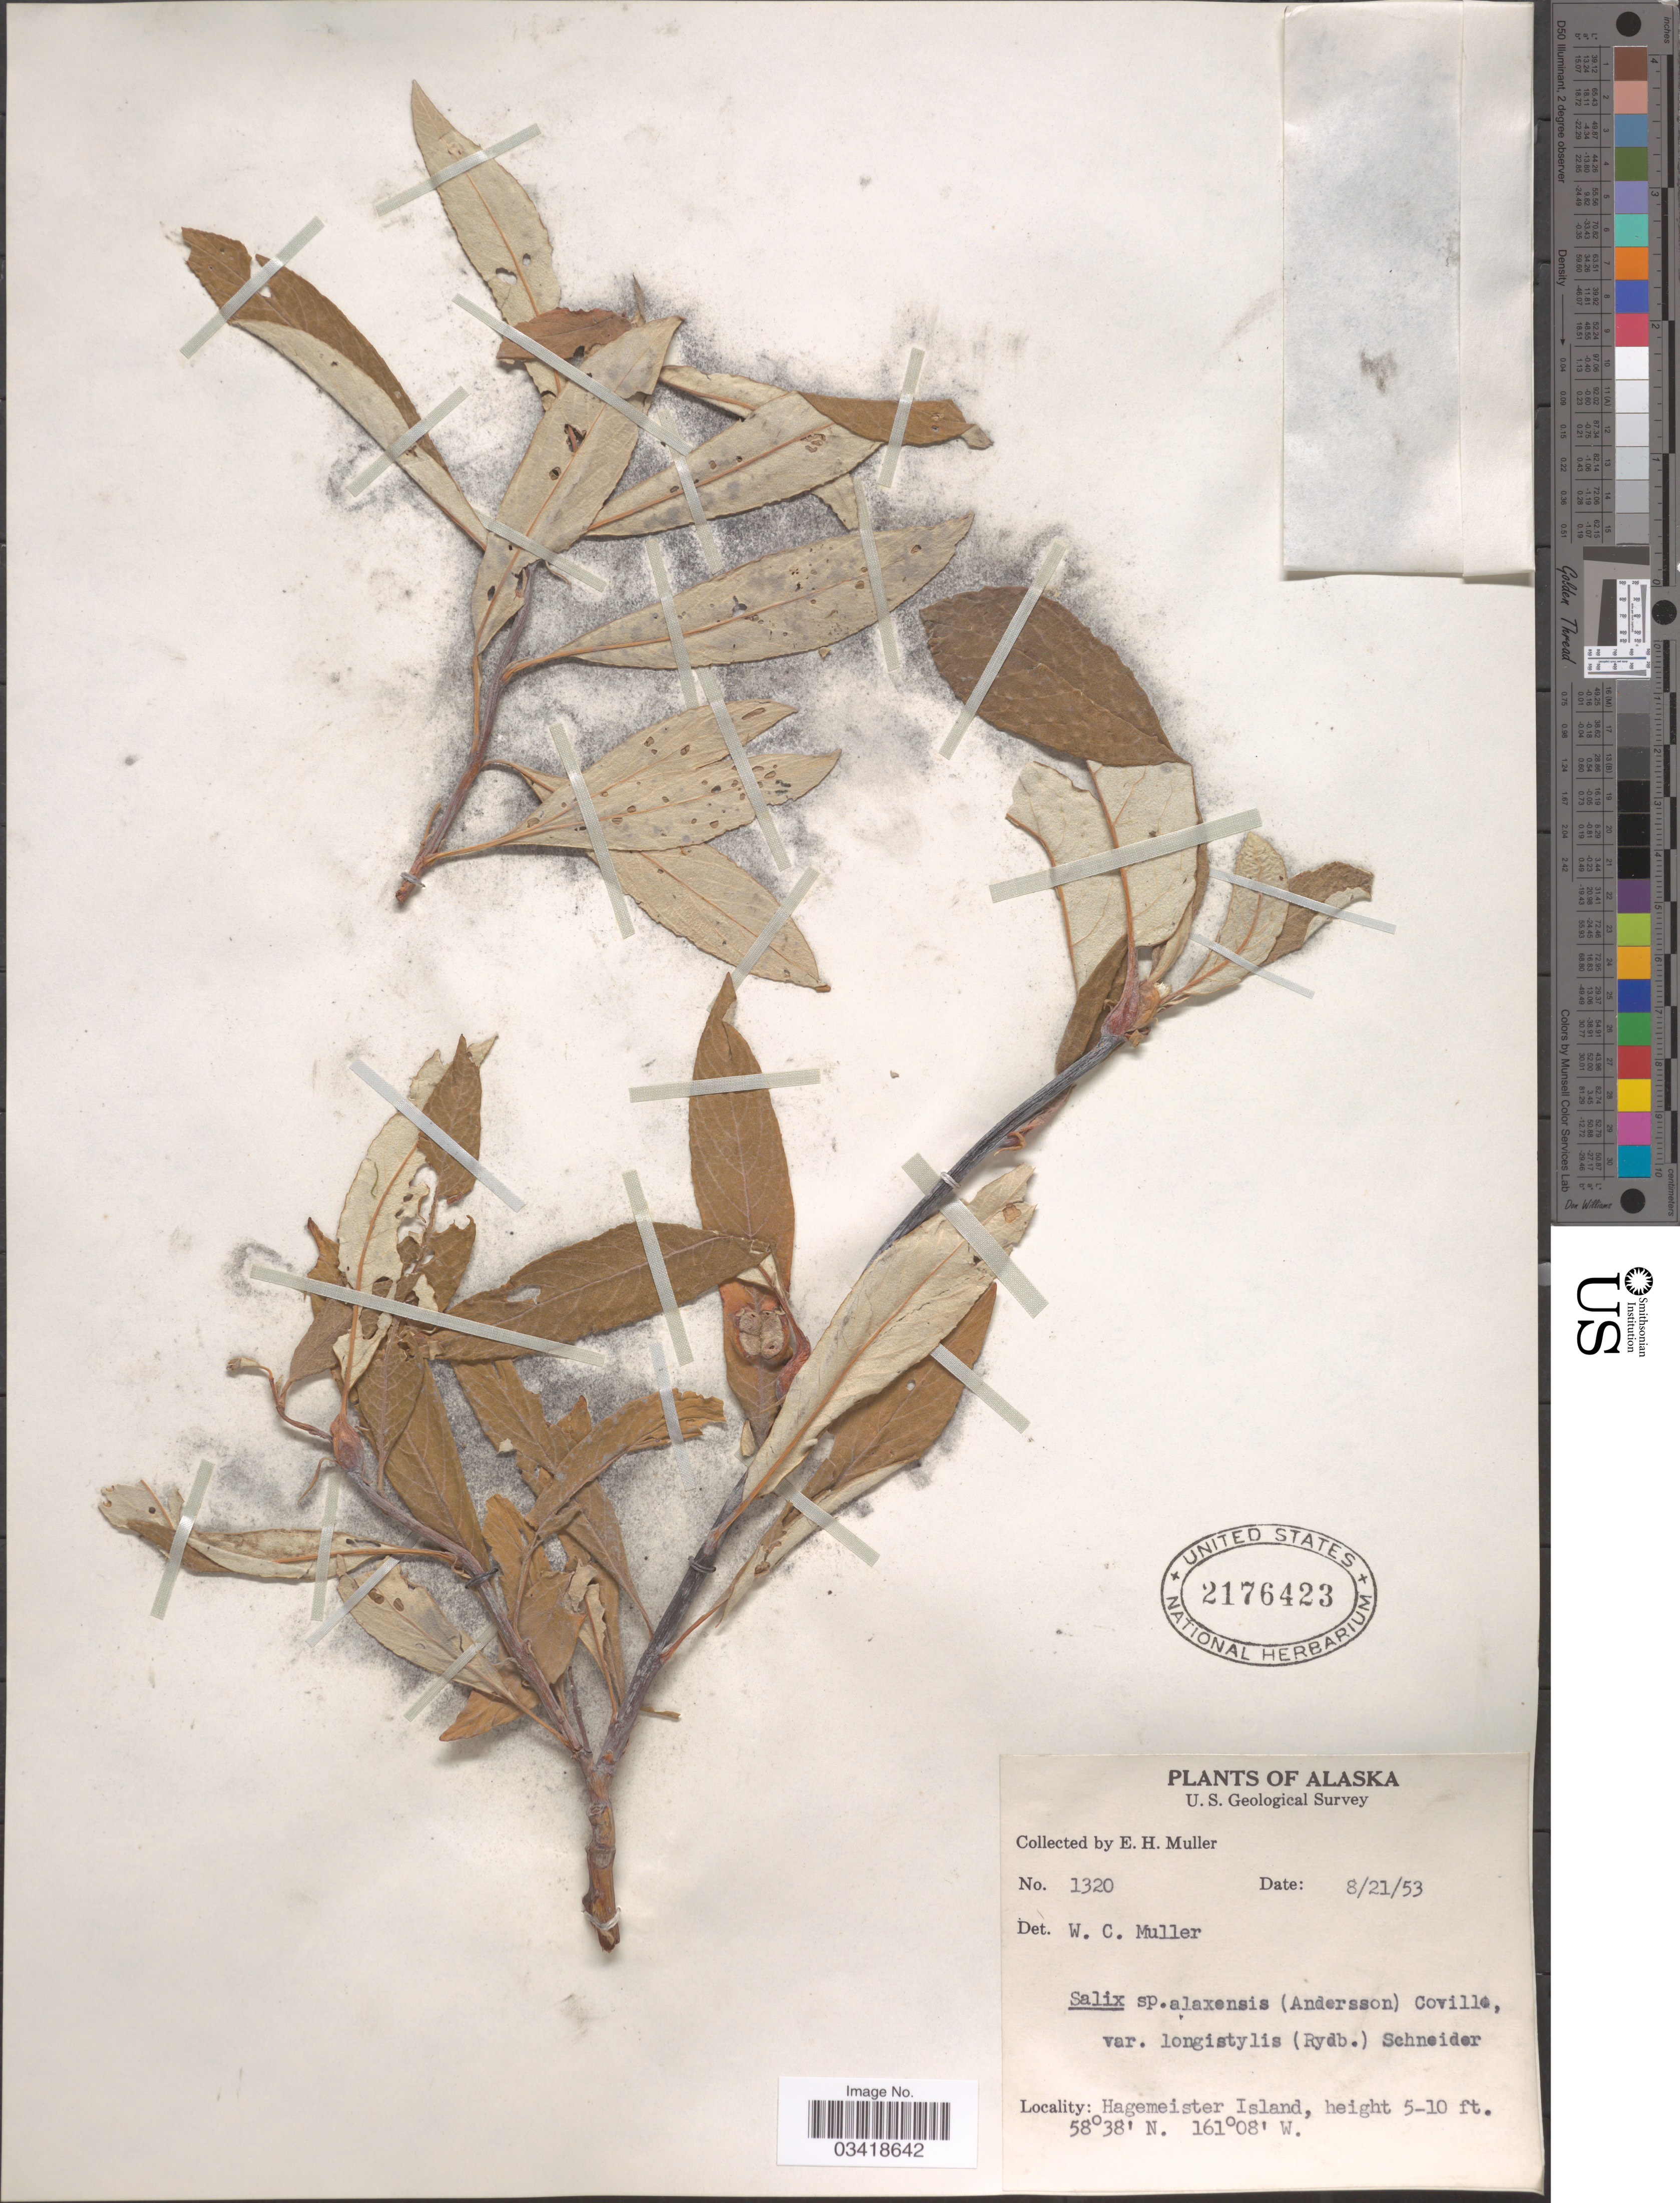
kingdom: Plantae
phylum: Tracheophyta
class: Magnoliopsida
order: Malpighiales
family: Salicaceae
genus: Salix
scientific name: Salix alaxensis var. longistylis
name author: (Rydb.) C.K. Schneid.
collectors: E. H. Muller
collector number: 1320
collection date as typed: Transcribed d/m/y: 21/8/53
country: United States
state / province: Alaska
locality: Hagemeister Island.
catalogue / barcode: US 2176423